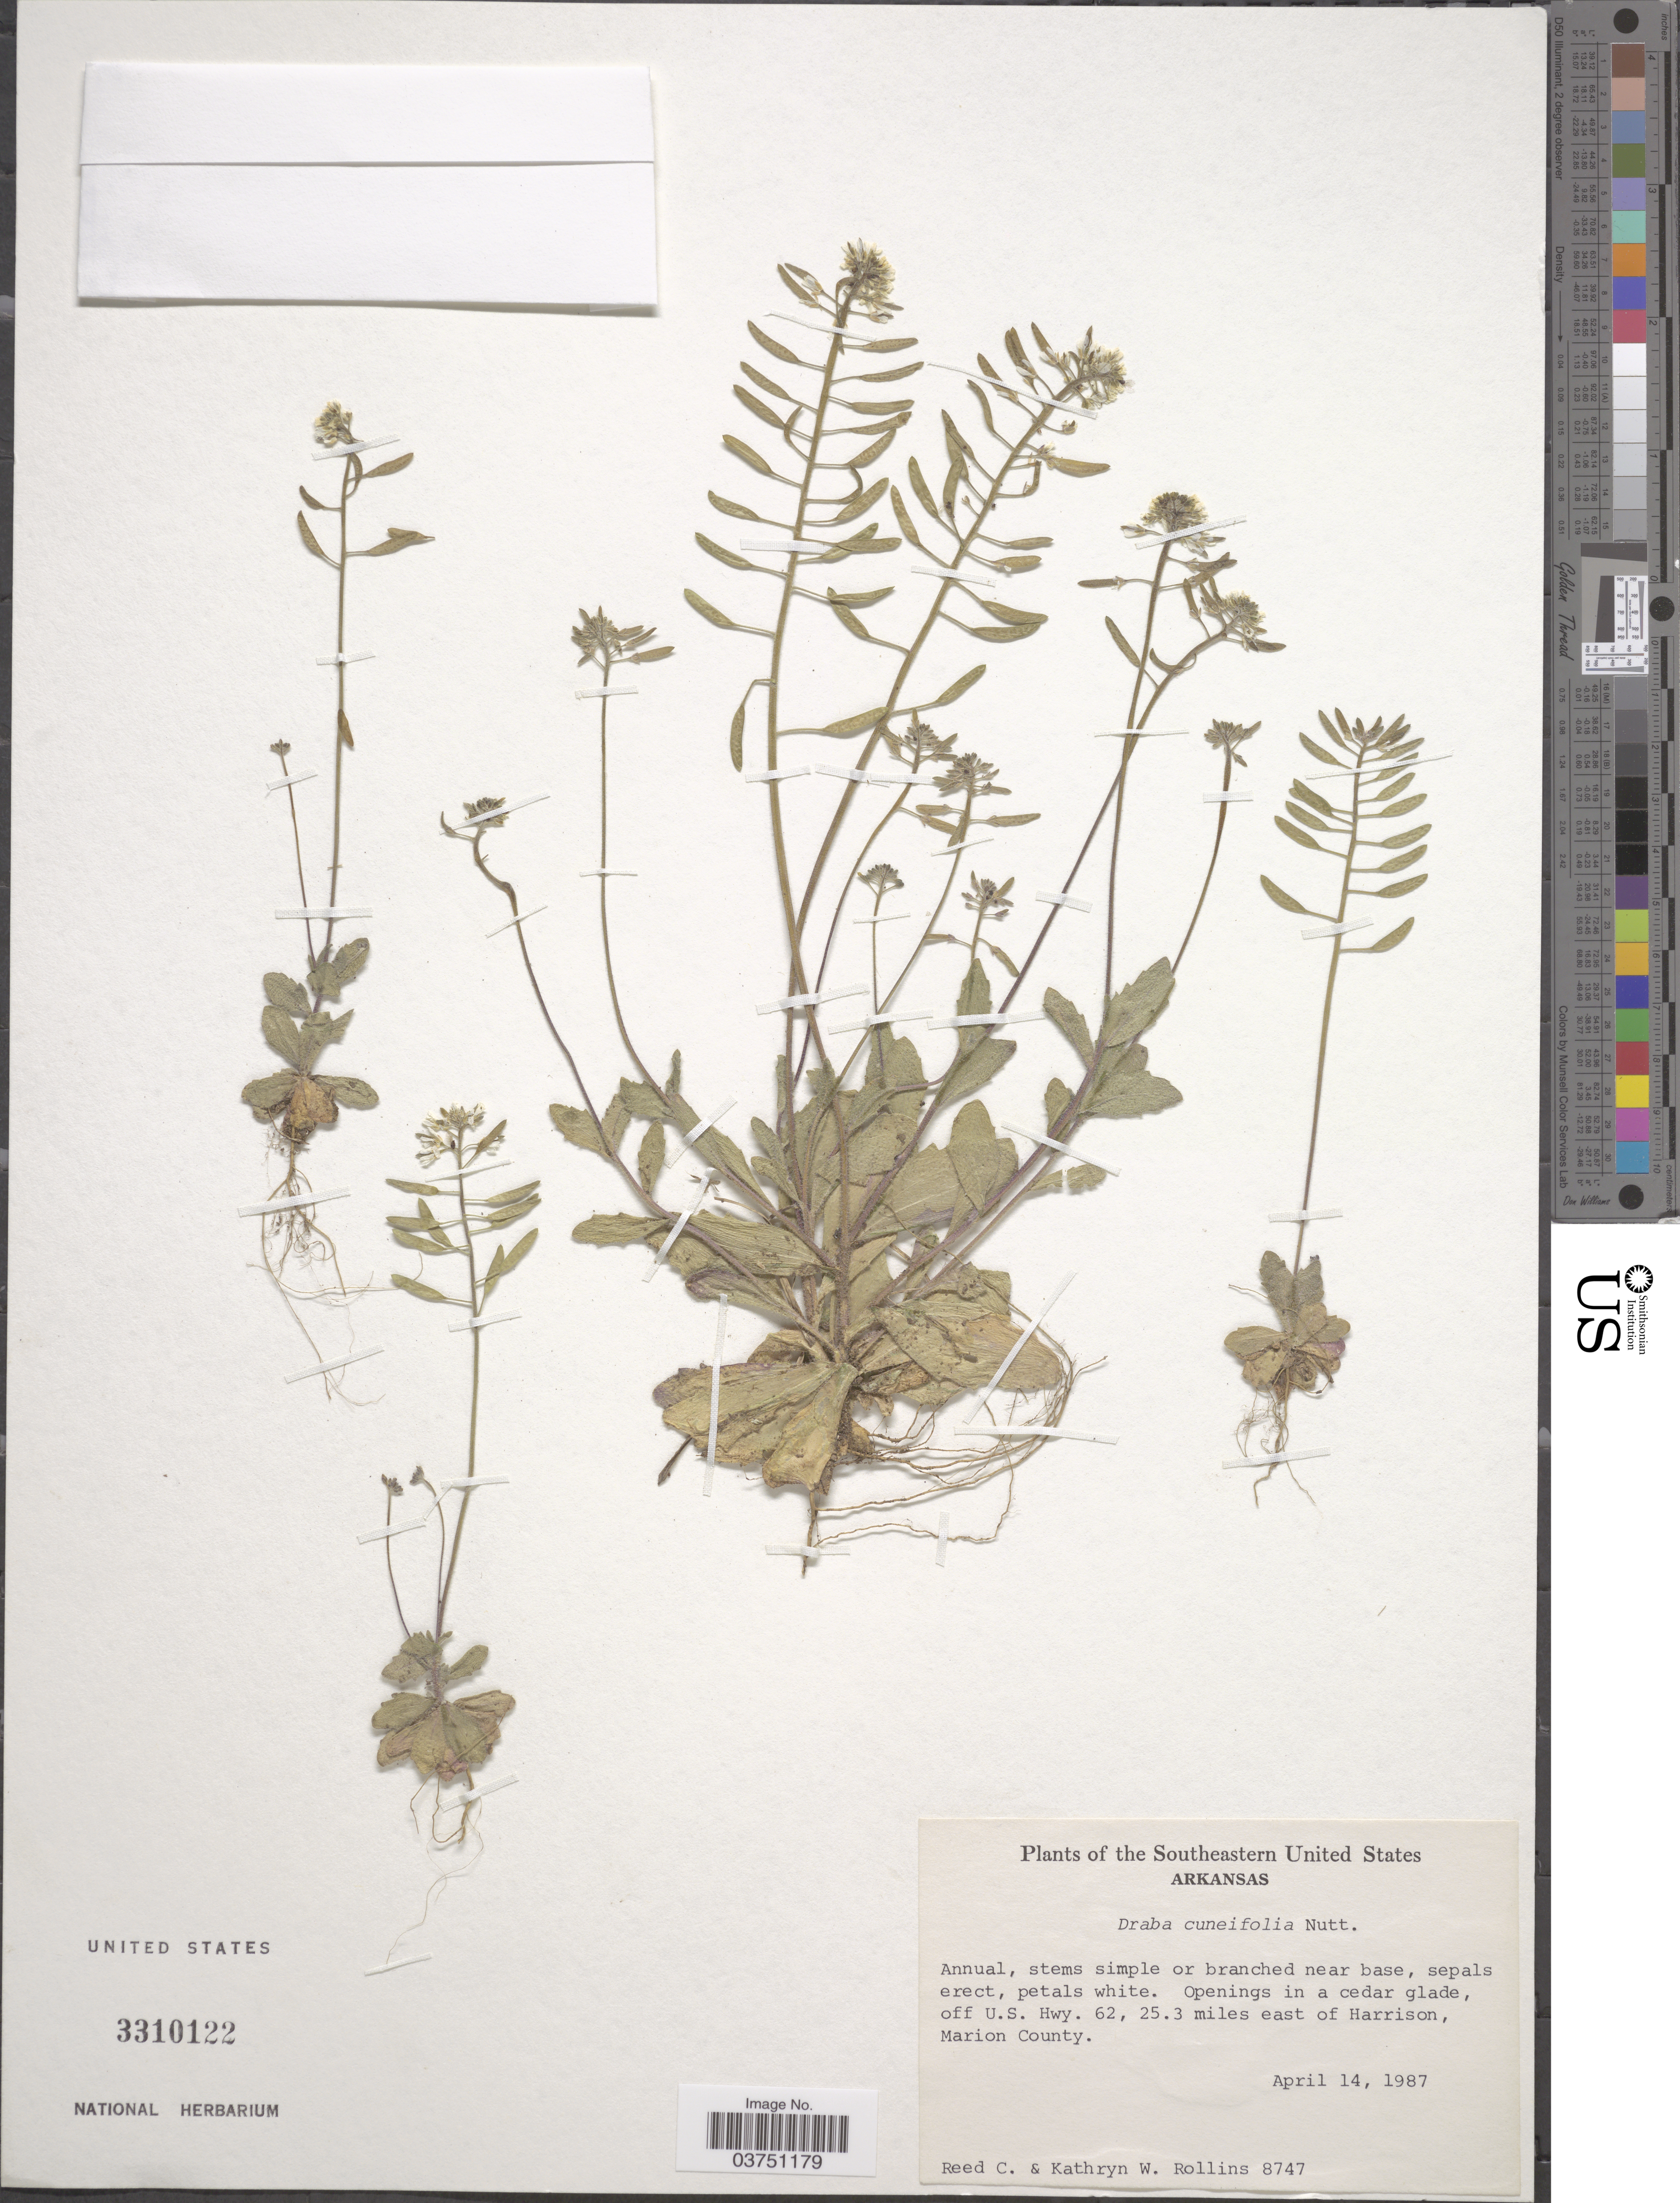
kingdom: Plantae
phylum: Tracheophyta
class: Magnoliopsida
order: Brassicales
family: Brassicaceae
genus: Draba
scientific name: Draba cuneifolia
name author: Nutt.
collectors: R. C. Rollins & K. W. Rollins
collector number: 8747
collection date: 1987-04-14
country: United States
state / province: Arkansas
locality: Off U.S. Hwy. 62, 25.3 miles east of Harrison, Marion County.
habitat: openings in a cedar glade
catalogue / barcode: US 3310122